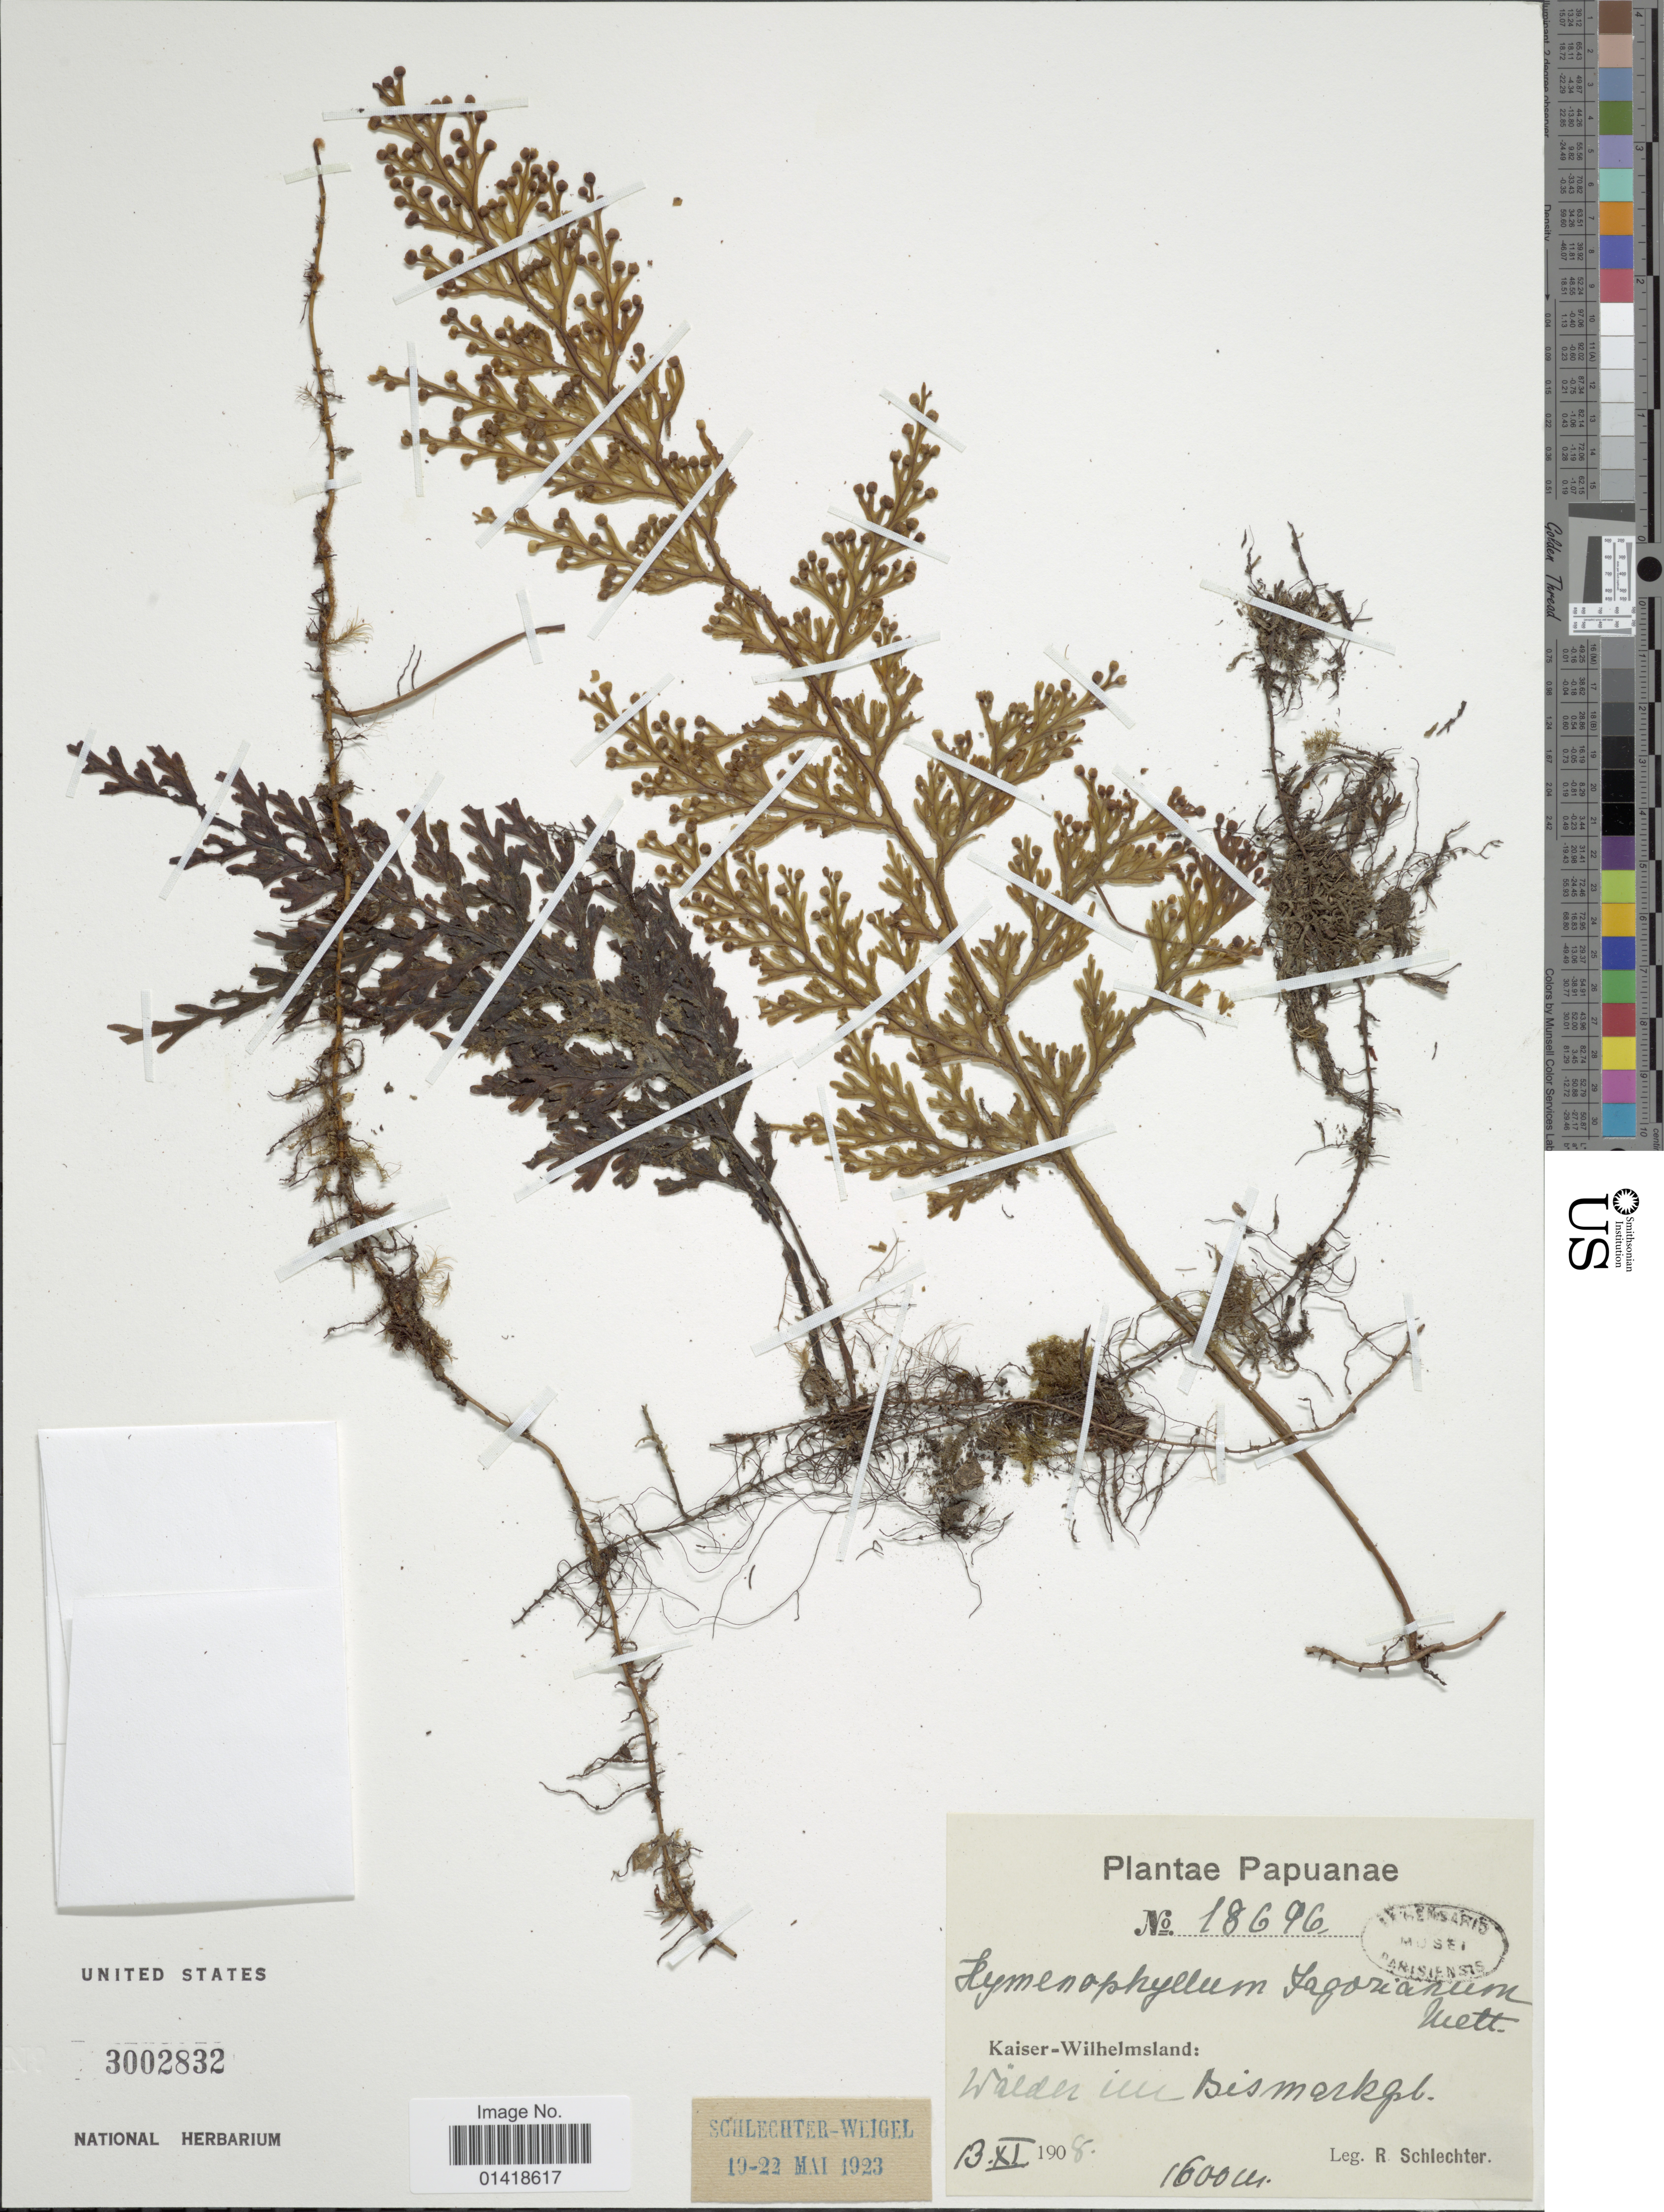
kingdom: Plantae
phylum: Tracheophyta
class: Polypodiopsida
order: Hymenophyllales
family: Hymenophyllaceae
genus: Hymenophyllum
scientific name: Hymenophyllum sp.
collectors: F. R. R. Schlechter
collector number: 18696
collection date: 1908-11-13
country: Papua New Guinea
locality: Papuanae. Kaiser-Wilhemsland: Wälder im Bismarck geb.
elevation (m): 1600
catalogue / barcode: US 3002832